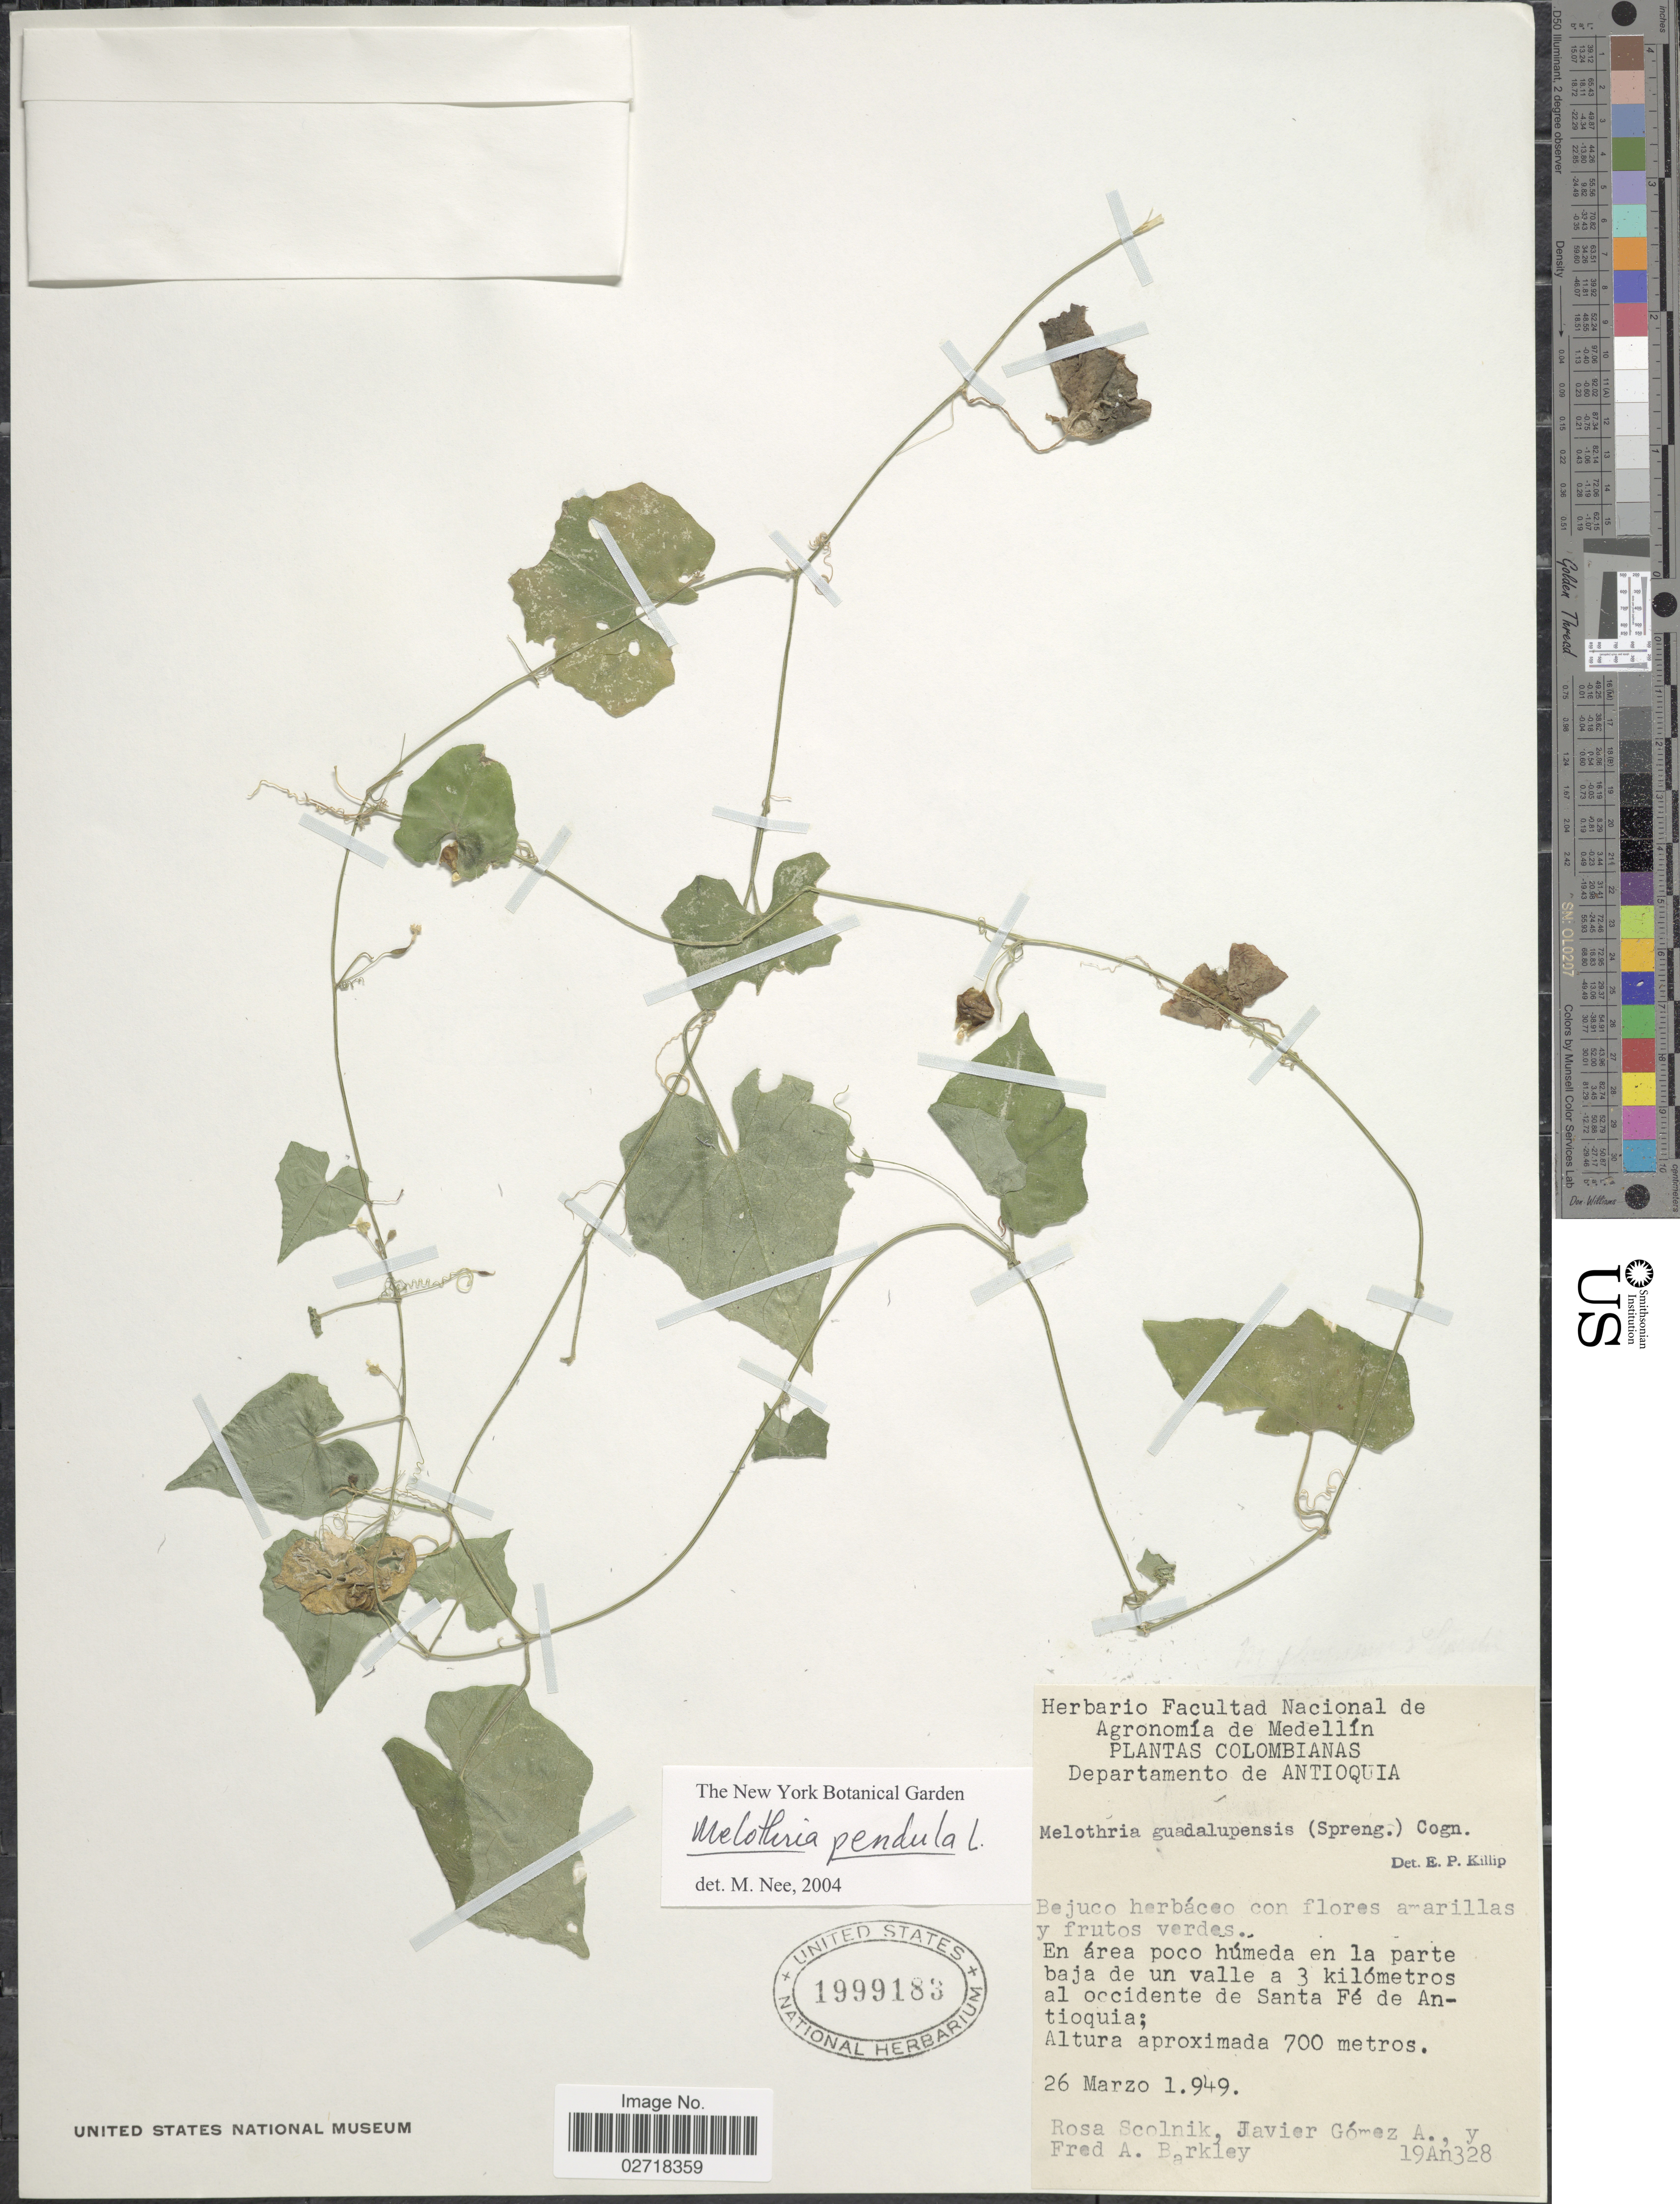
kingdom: Plantae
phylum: Tracheophyta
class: Magnoliopsida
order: Cucurbitales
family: Cucurbitaceae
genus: Melothria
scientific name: Melothria pendula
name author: L.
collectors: R. Scolnik, J. Gómez-A. & F. A. Barkley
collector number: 19An328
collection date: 1949-03-26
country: Colombia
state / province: Antioquia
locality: En la parte baja de un valle a 3 kilometros al occidente de Santa Fe de Antioquia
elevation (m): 700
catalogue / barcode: US 1999183